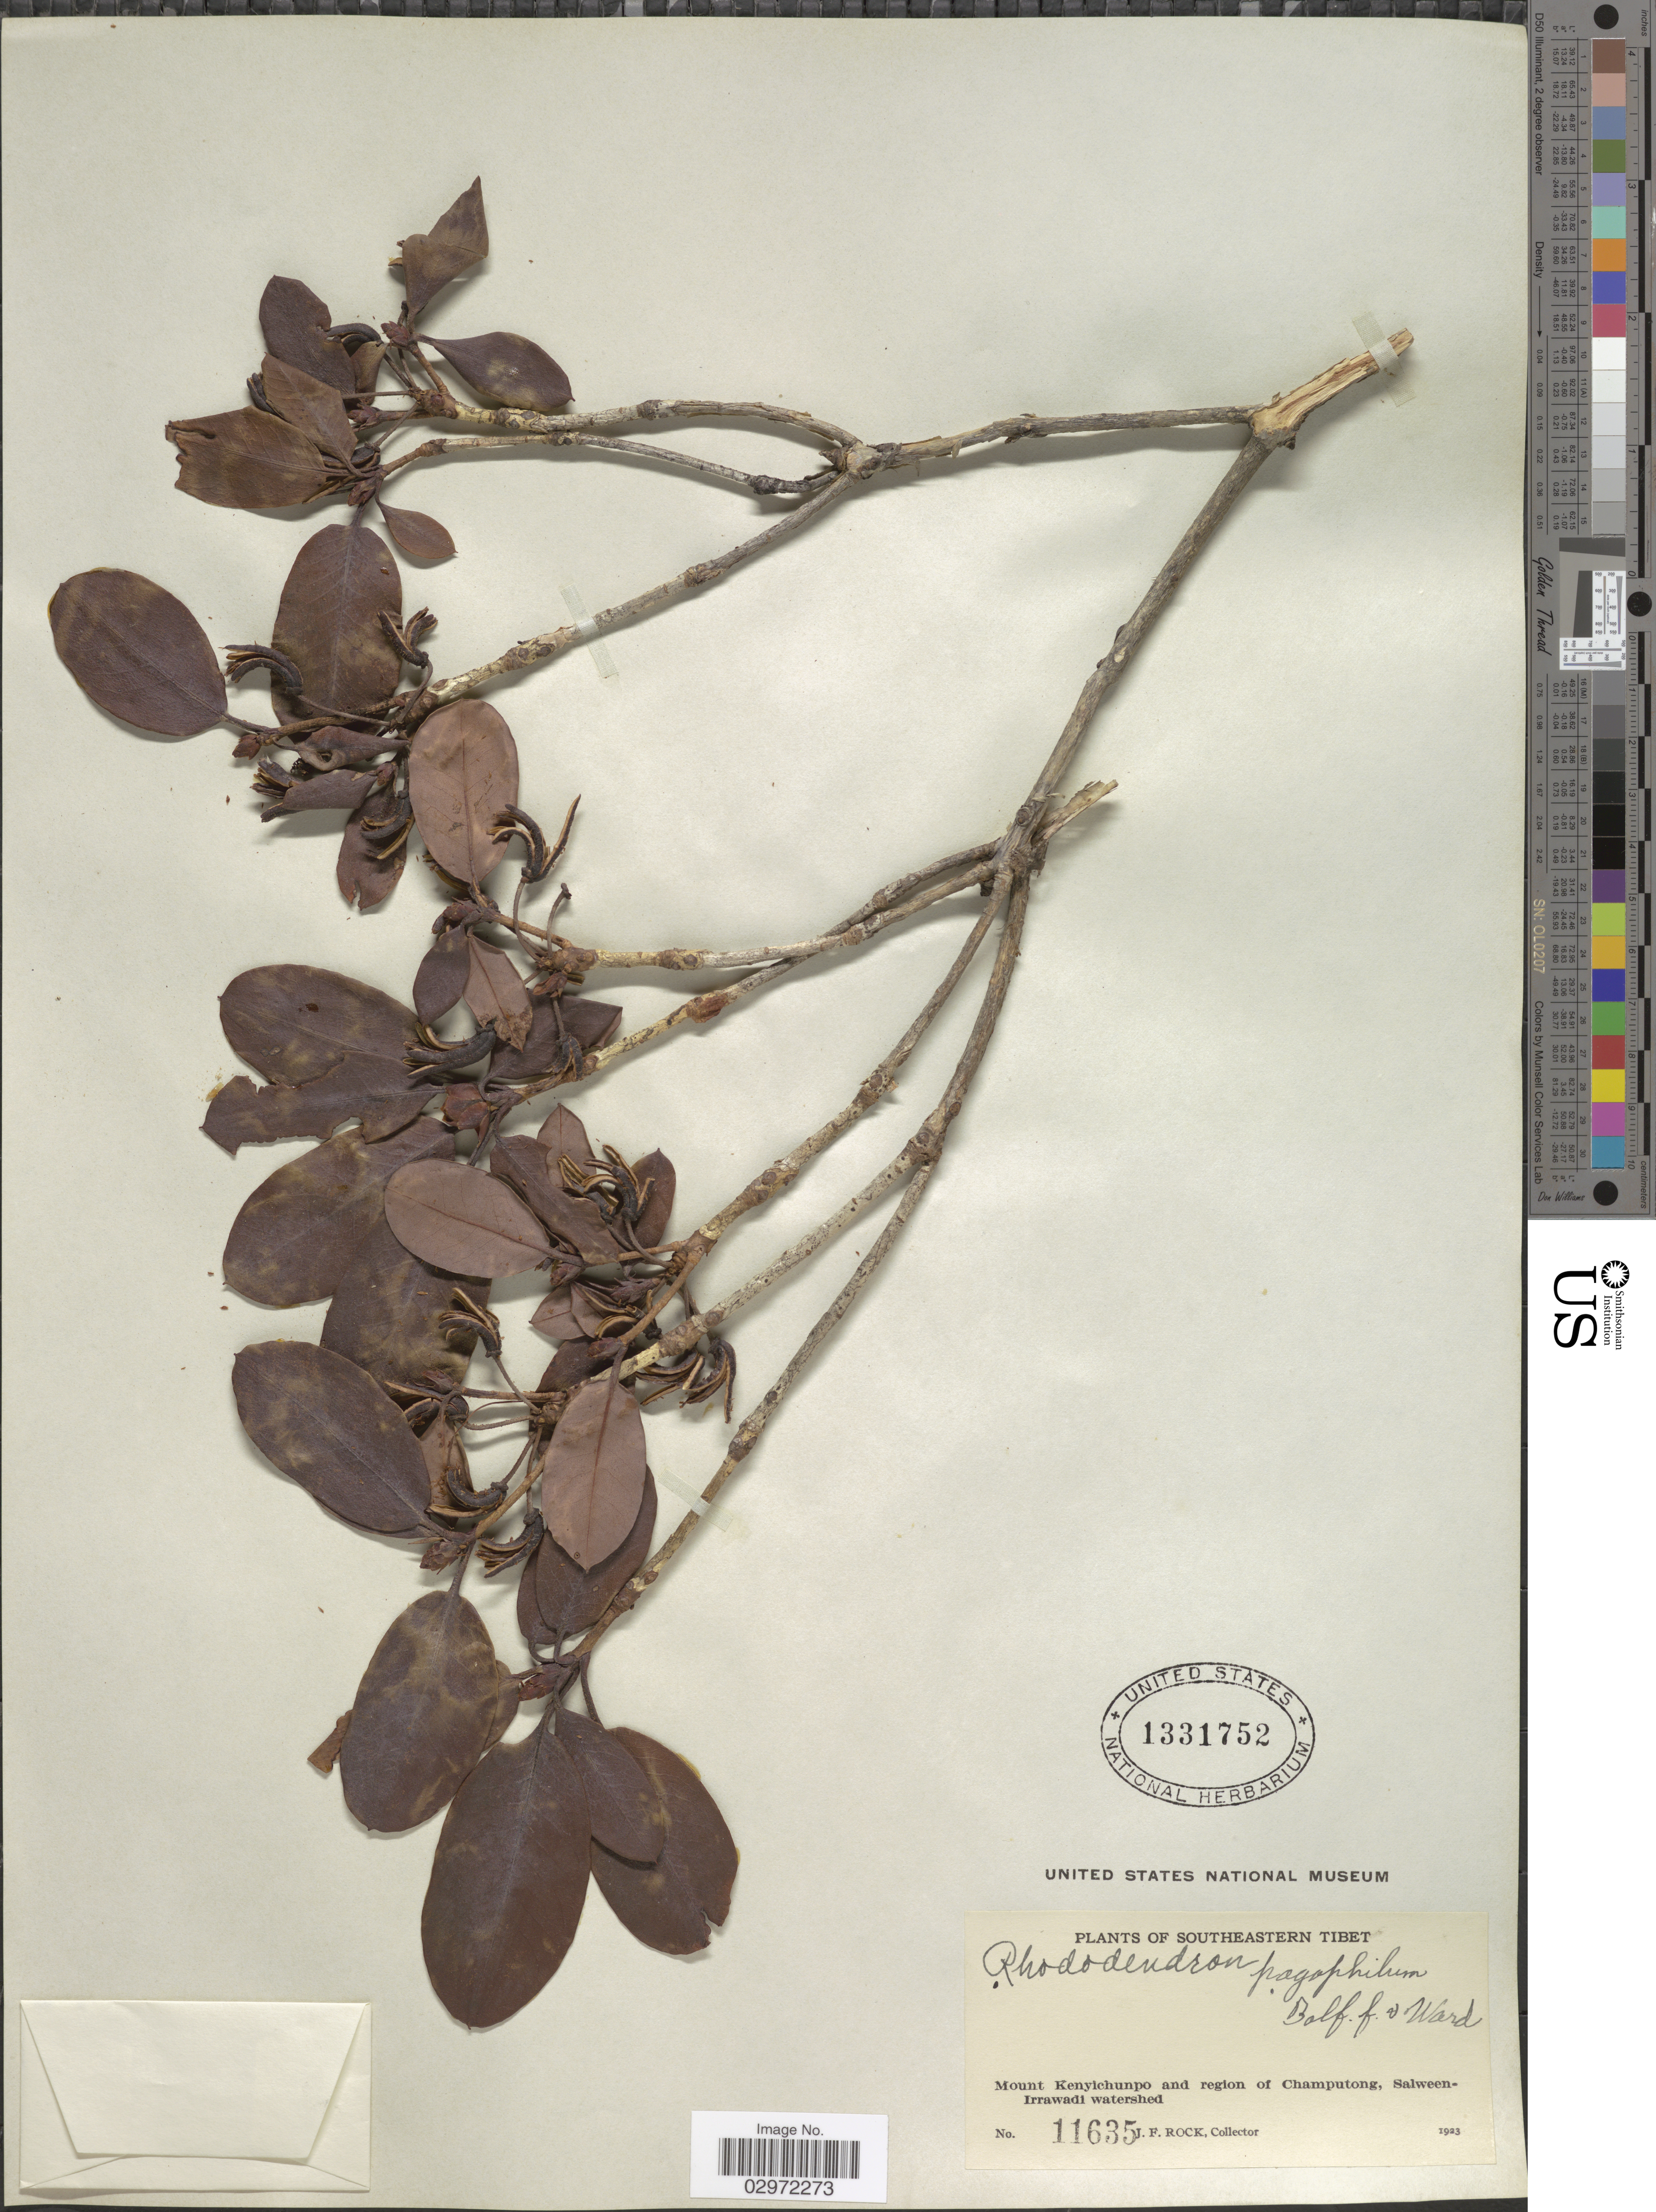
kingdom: Plantae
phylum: Tracheophyta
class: Magnoliopsida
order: Ericales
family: Ericaceae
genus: Rhododendron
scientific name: Rhododendron pagophilum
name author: Balf. f. & Kingdon-Ward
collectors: J. Rock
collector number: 11635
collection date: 1923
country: China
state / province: Xizang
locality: Southeastern Tibet, Mount Kenyichunpo and region of Champutong, Salween-Irrawadi watershed.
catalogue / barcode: US 1331752